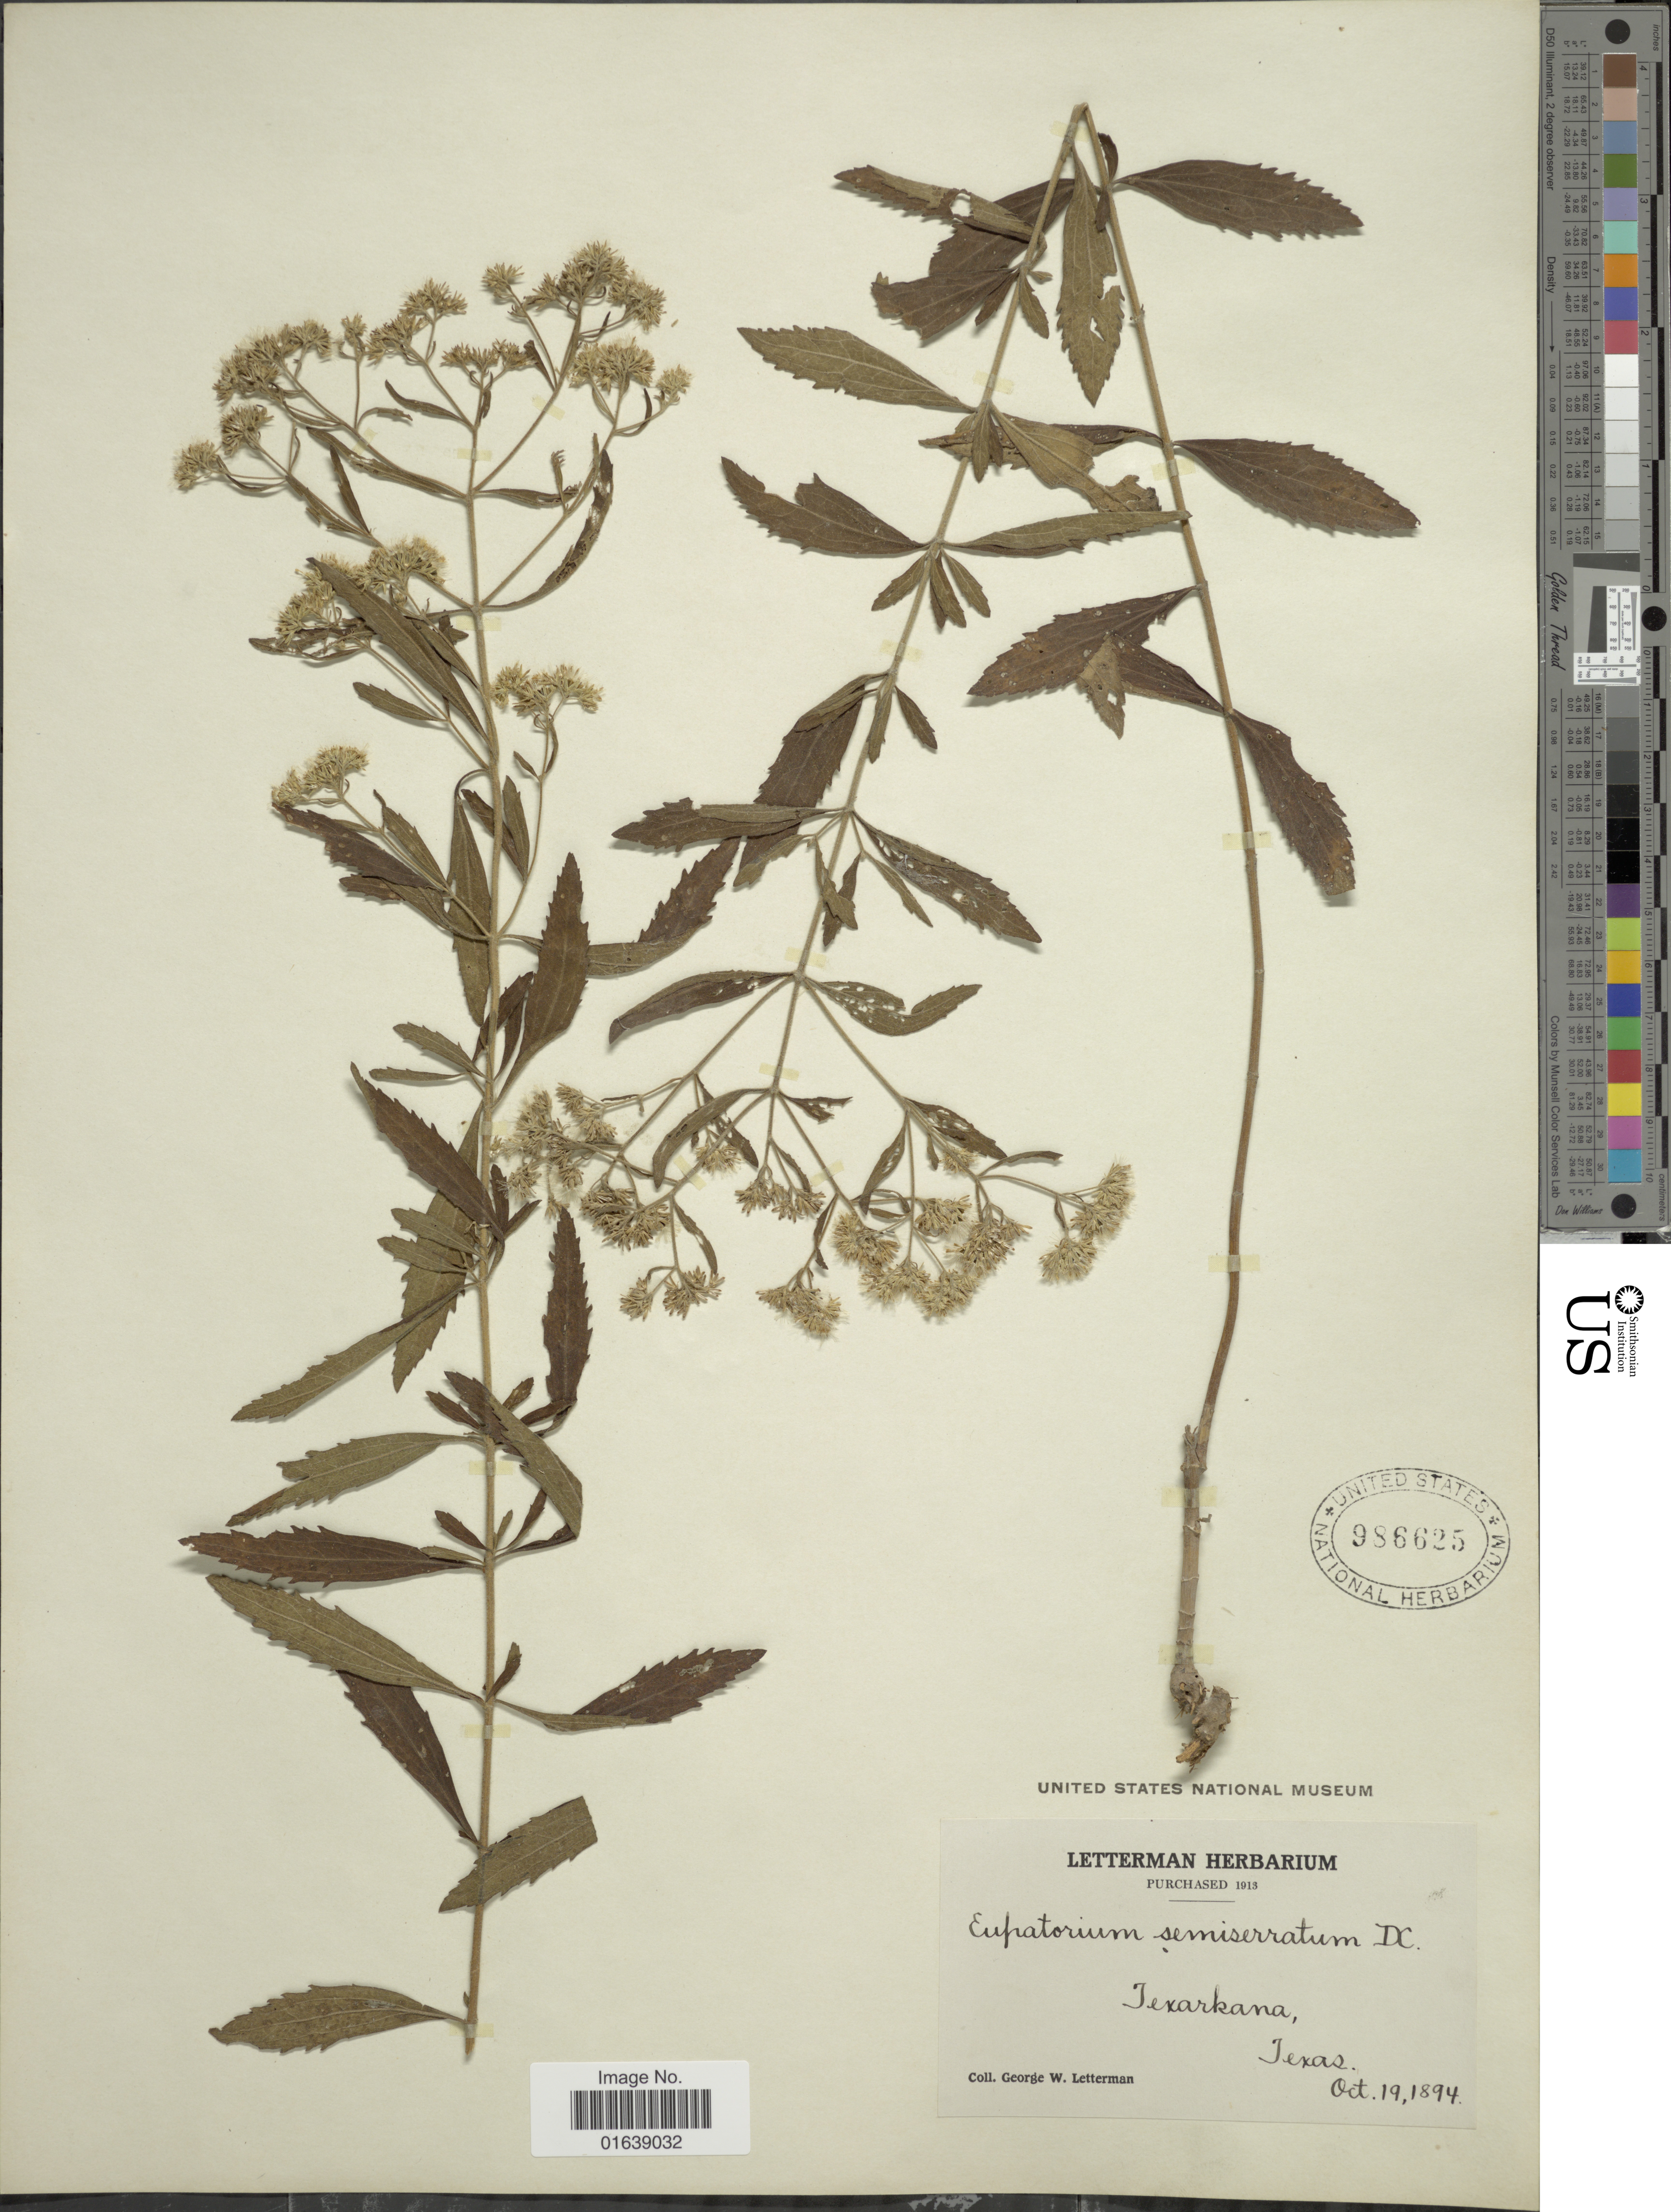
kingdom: Plantae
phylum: Tracheophyta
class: Magnoliopsida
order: Asterales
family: Asteraceae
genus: Eupatorium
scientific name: Eupatorium cuneifolium var. semiserratum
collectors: G. W. Letterman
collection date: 1894-10-19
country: United States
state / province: Texas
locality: Texarkana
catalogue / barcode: US 986625